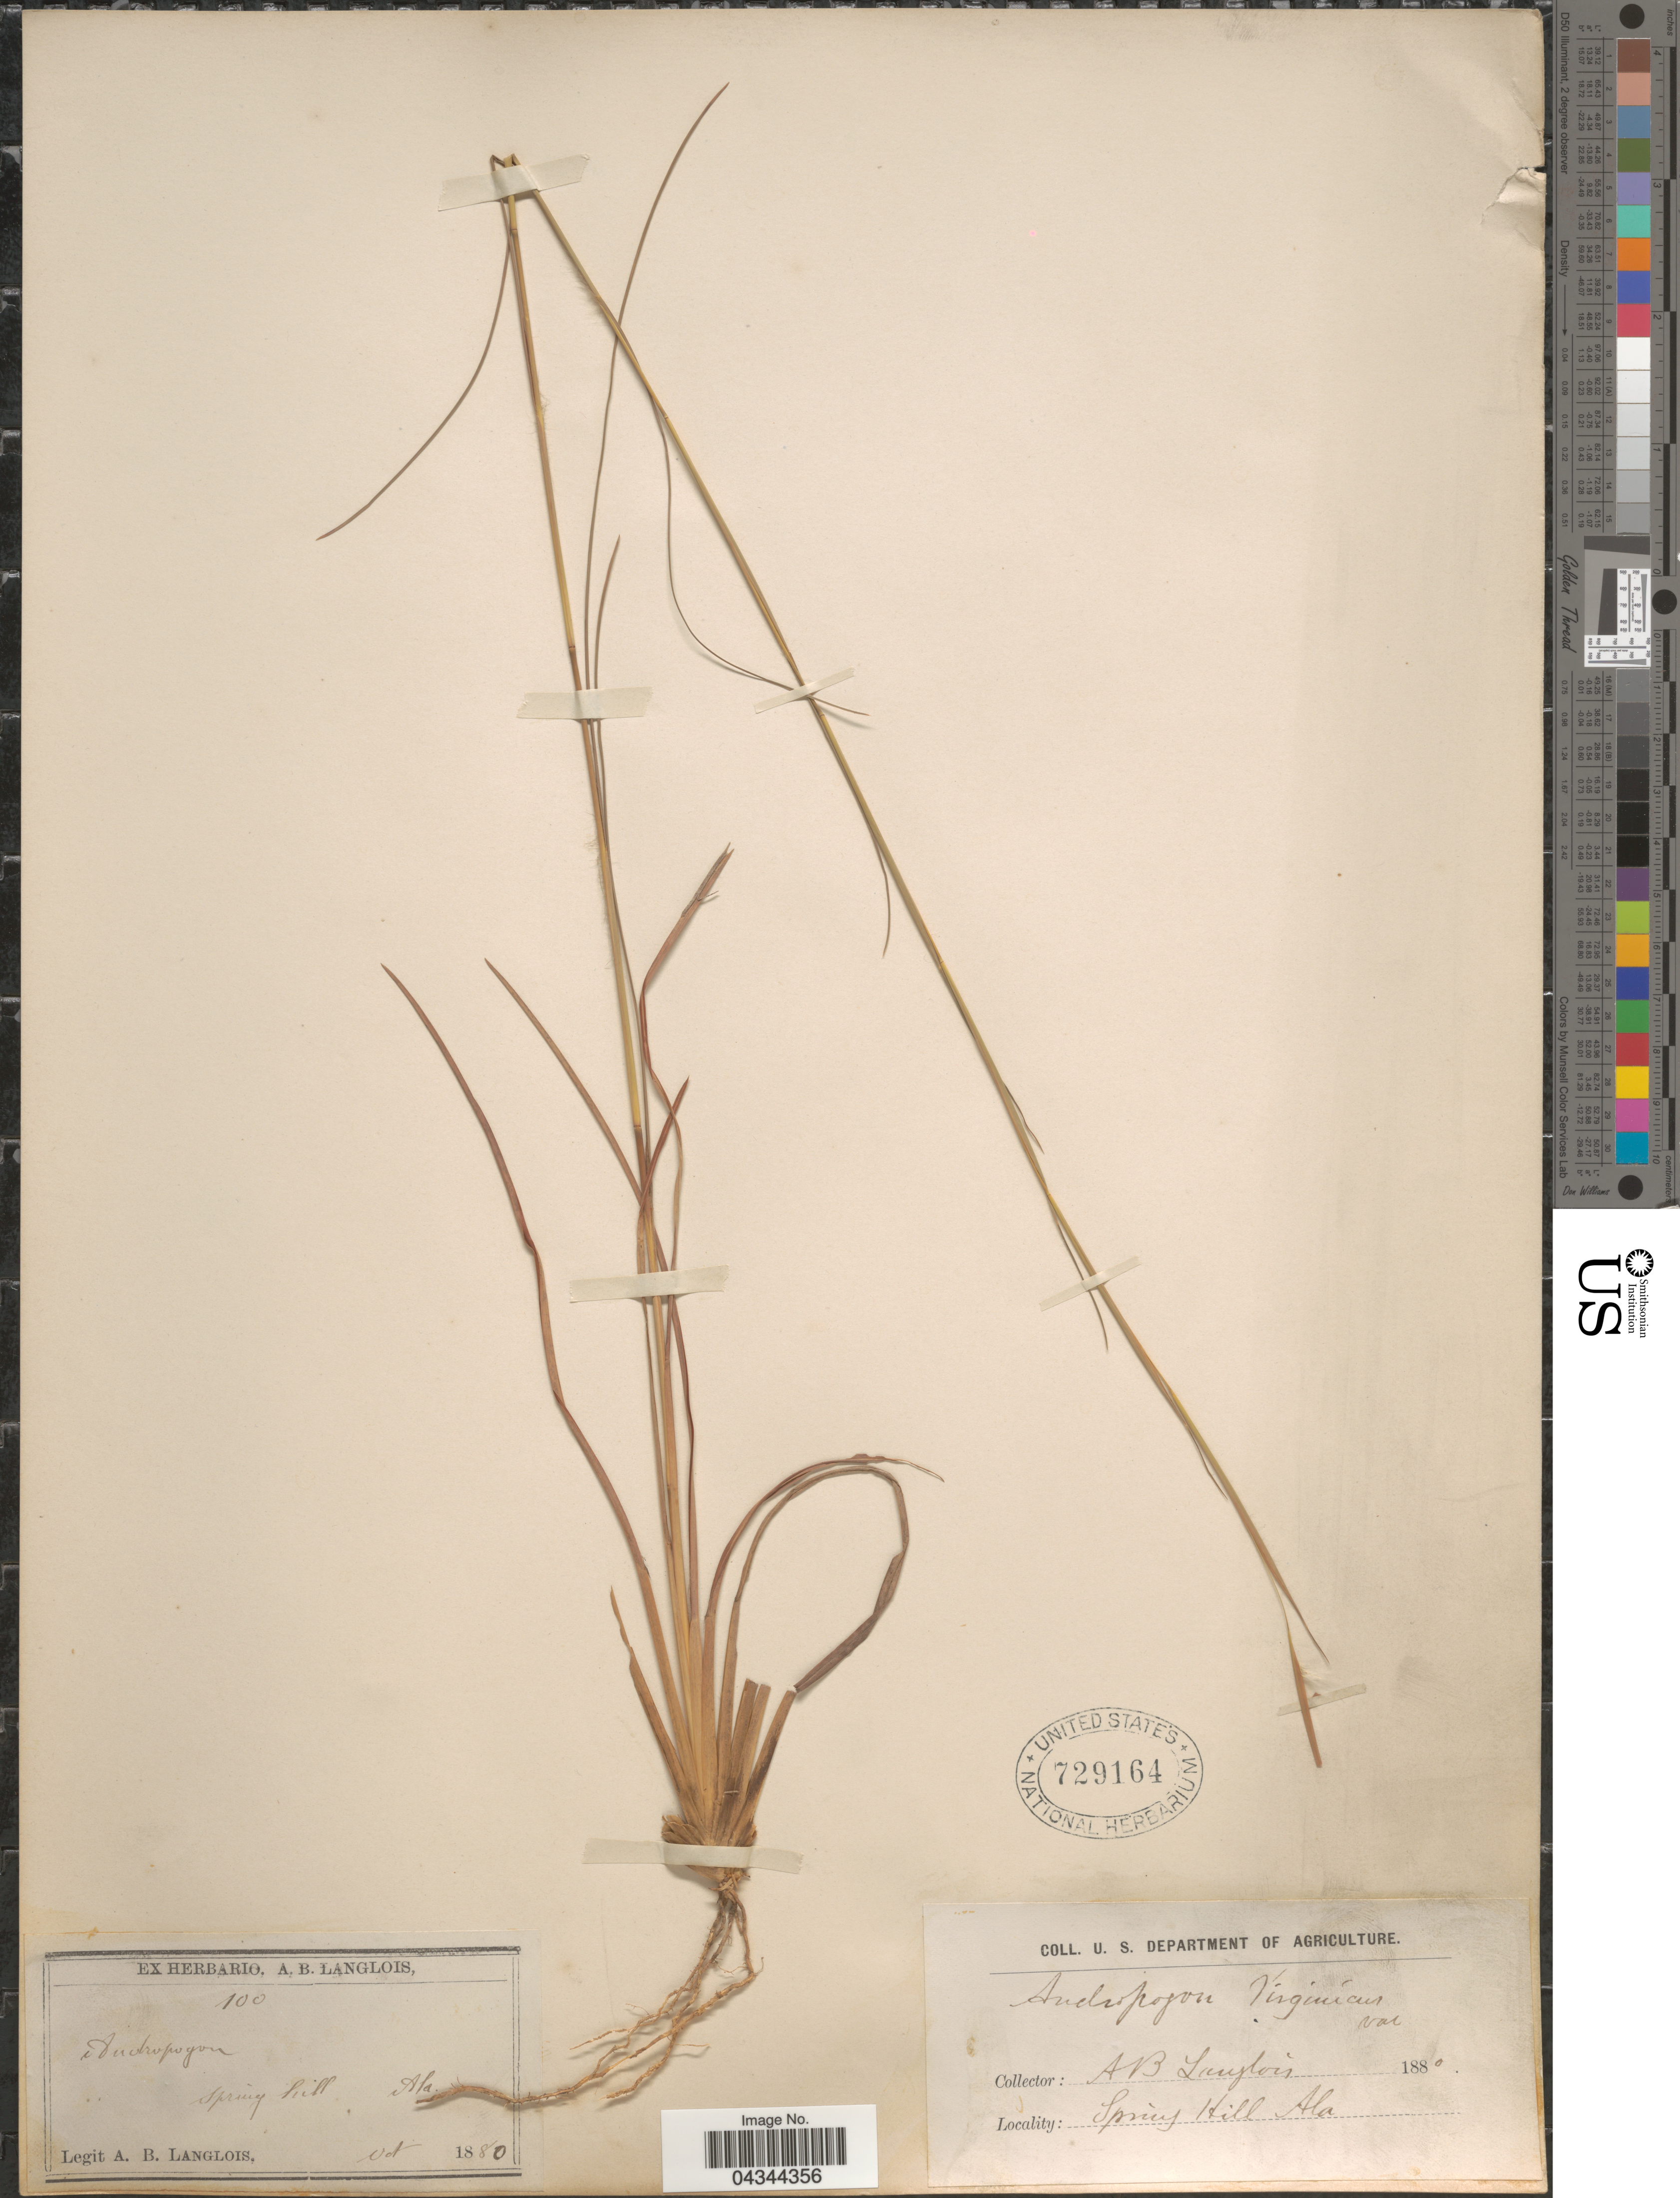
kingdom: Plantae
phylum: Tracheophyta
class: Liliopsida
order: Poales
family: Poaceae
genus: Andropogon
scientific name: Andropogon virginicus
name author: L.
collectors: A. Langlois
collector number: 100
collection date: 1880-10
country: United States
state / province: Alabama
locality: Spring Hill.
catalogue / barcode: US 729164